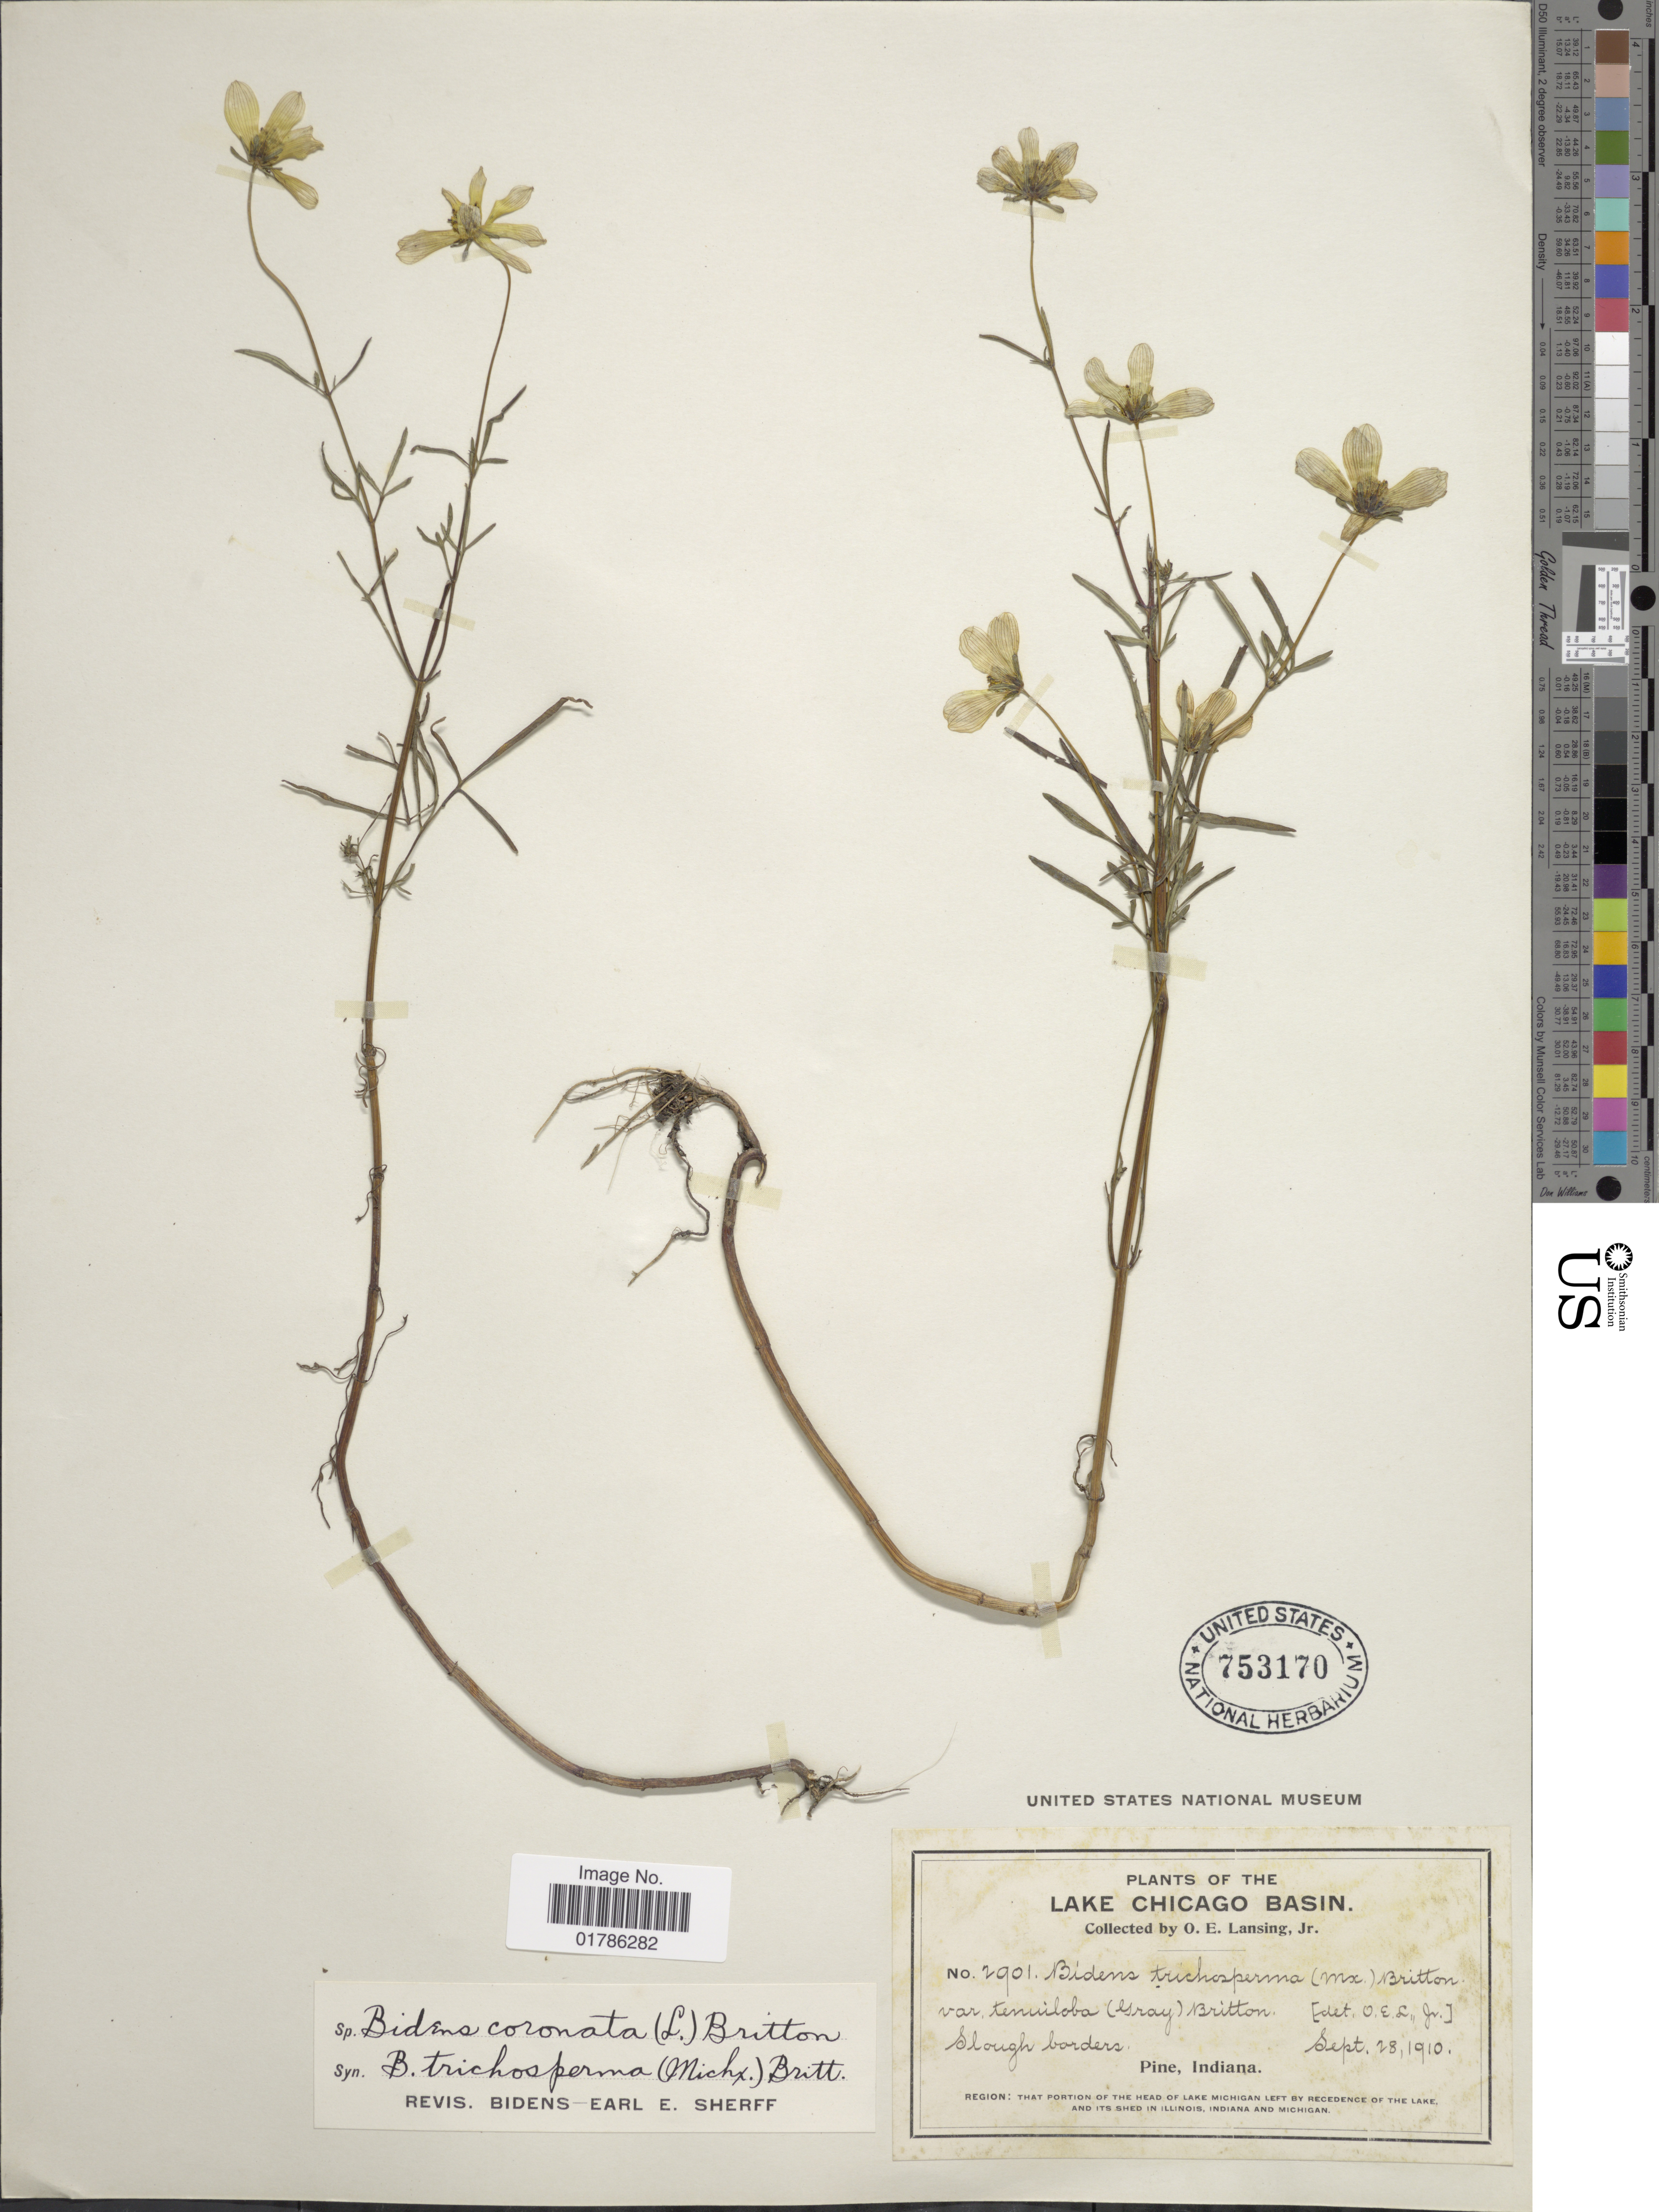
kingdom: Plantae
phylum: Tracheophyta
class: Magnoliopsida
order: Asterales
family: Asteraceae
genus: Bidens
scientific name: Bidens coronata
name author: (L.) Britton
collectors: O. E. Lansing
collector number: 2901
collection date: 1910-09-28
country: United States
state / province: Indiana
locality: Lake Chicago Basin, Pine, that portion of the head of Lake Michigan left by Recedence of the Lake, and its shed in Illinois, Indiana and Michigan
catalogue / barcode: US 753170